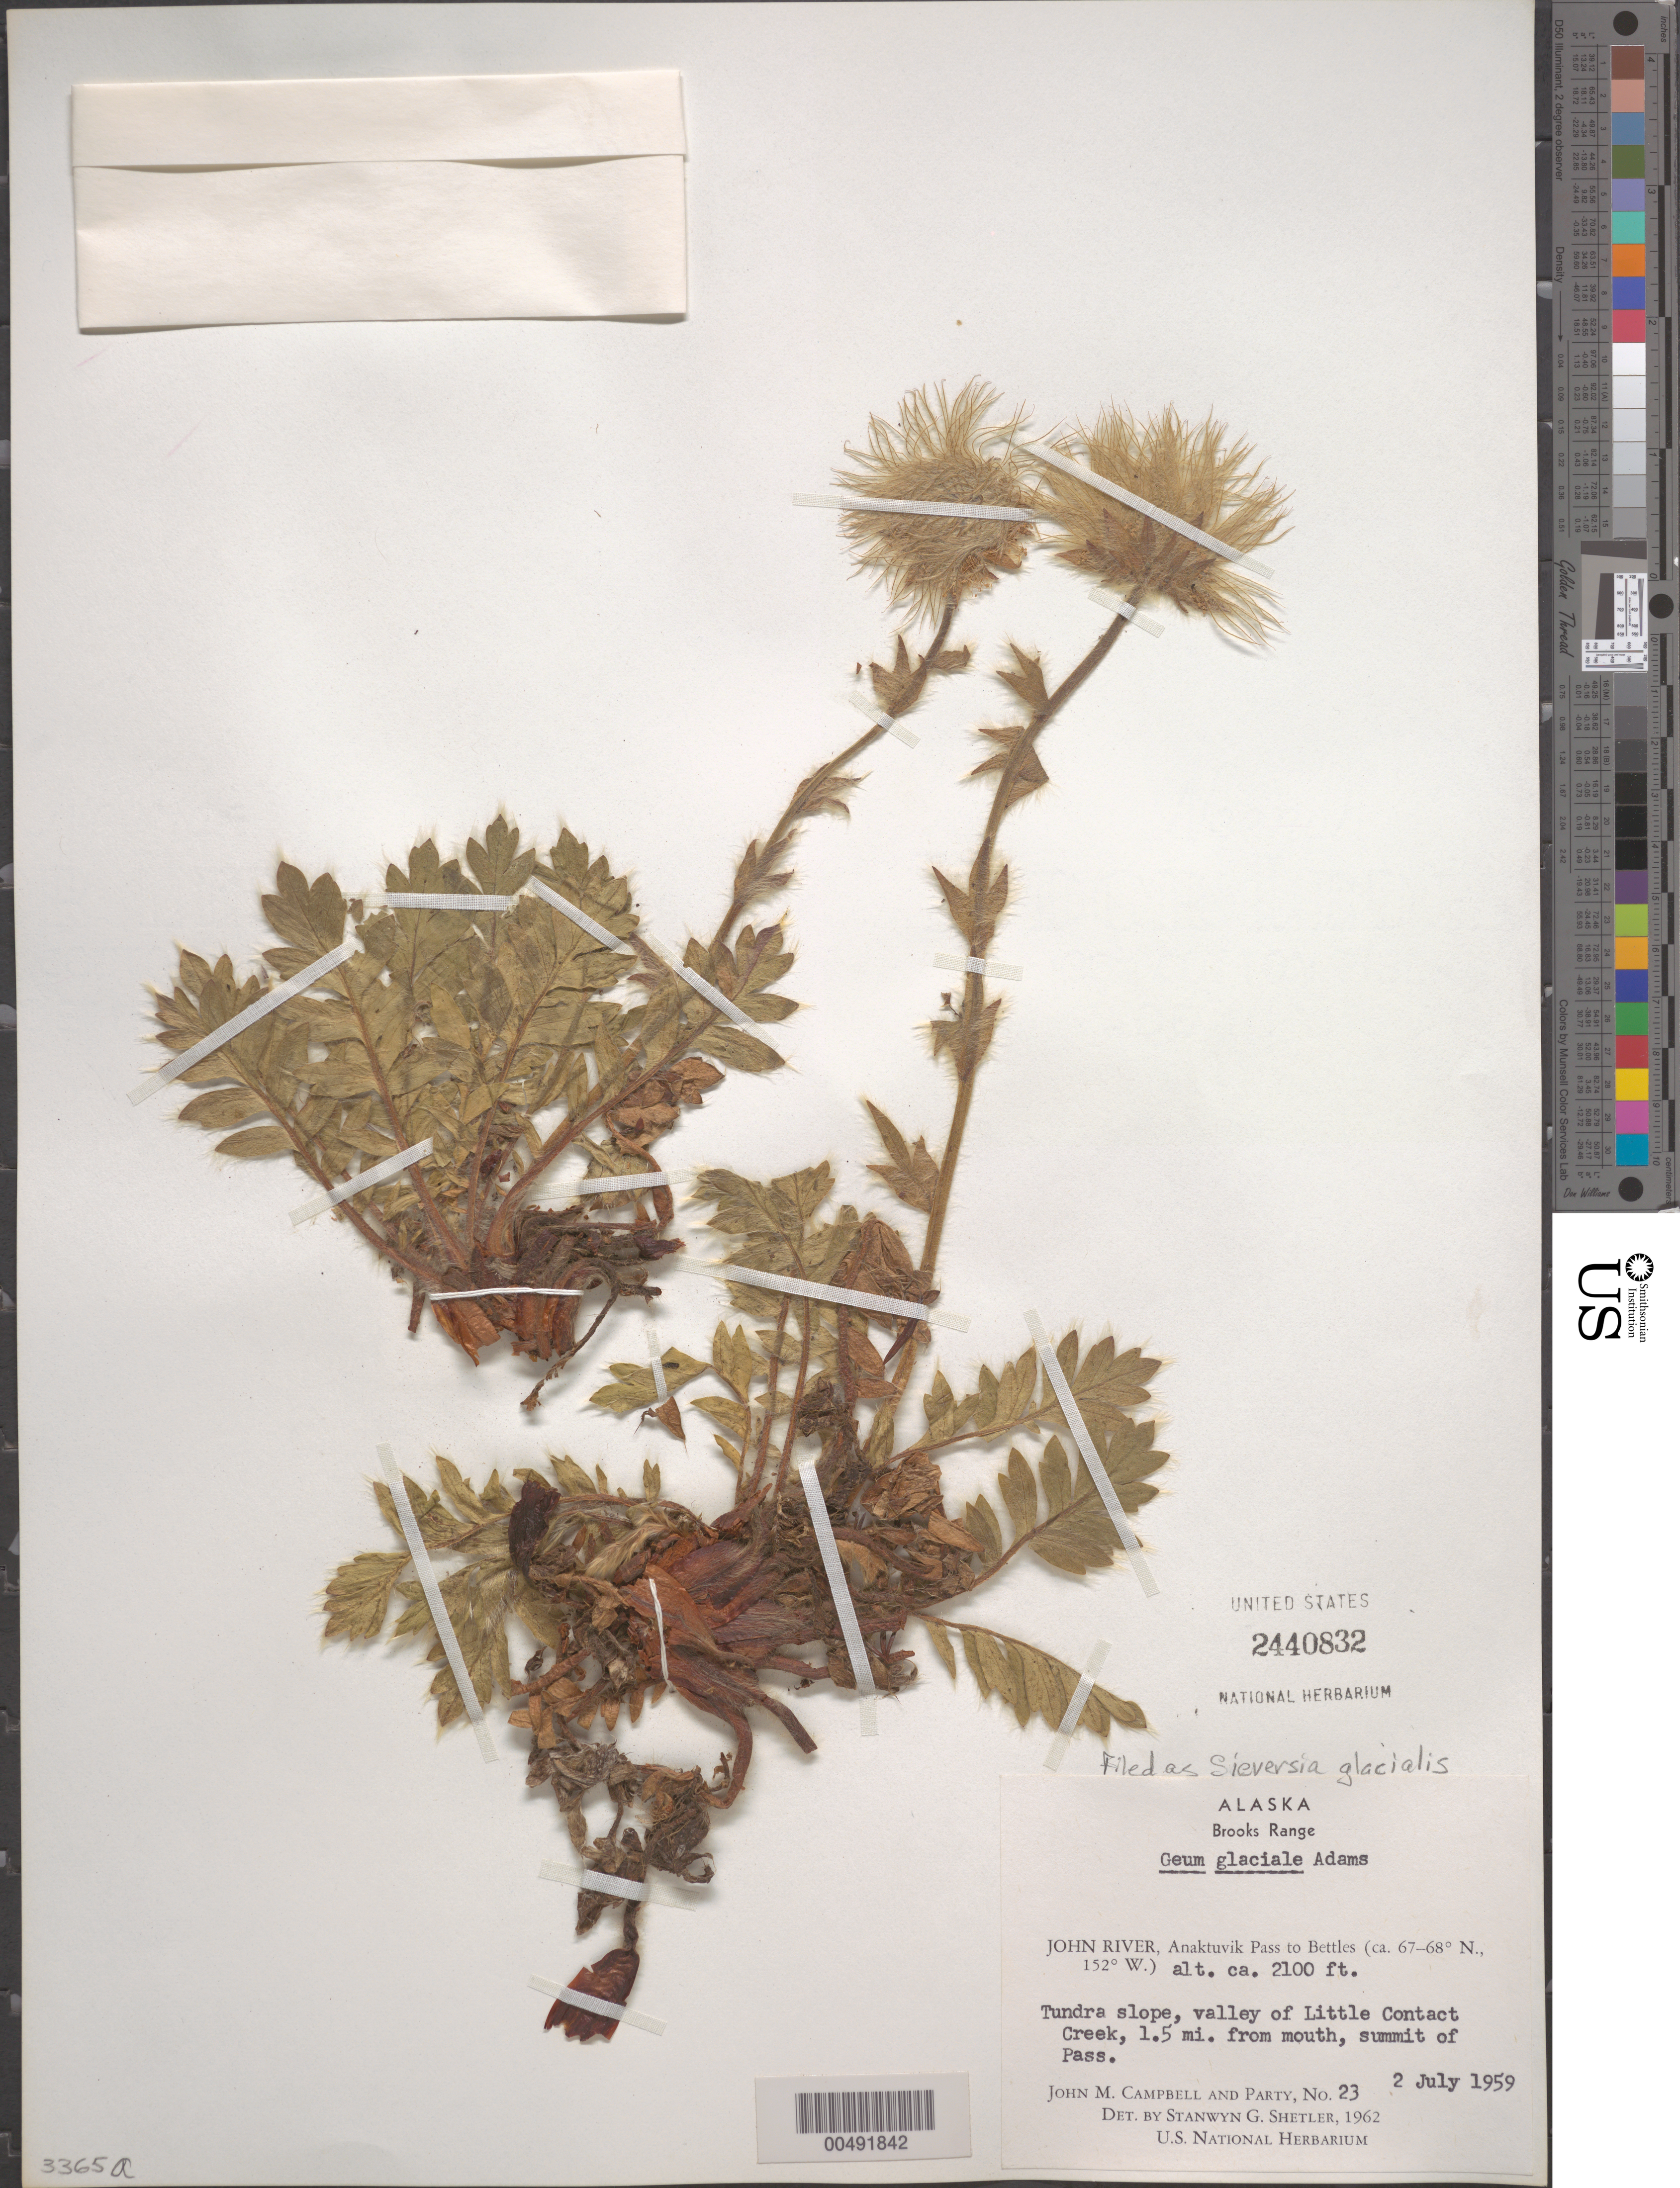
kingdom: Plantae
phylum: Tracheophyta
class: Magnoliopsida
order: Rosales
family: Rosaceae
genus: Geum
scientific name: Geum glaciale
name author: Adams ex Fisch.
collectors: J. M. Campbell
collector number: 23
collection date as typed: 02 Jul 1959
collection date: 1959-07-02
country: United States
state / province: Alaska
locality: Brooks Range, John River, summit of Anaktuvuk Pass, valley of Little Contact Creek, 1.5 mi. from mouth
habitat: tundra slope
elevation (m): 640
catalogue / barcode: US 2440832